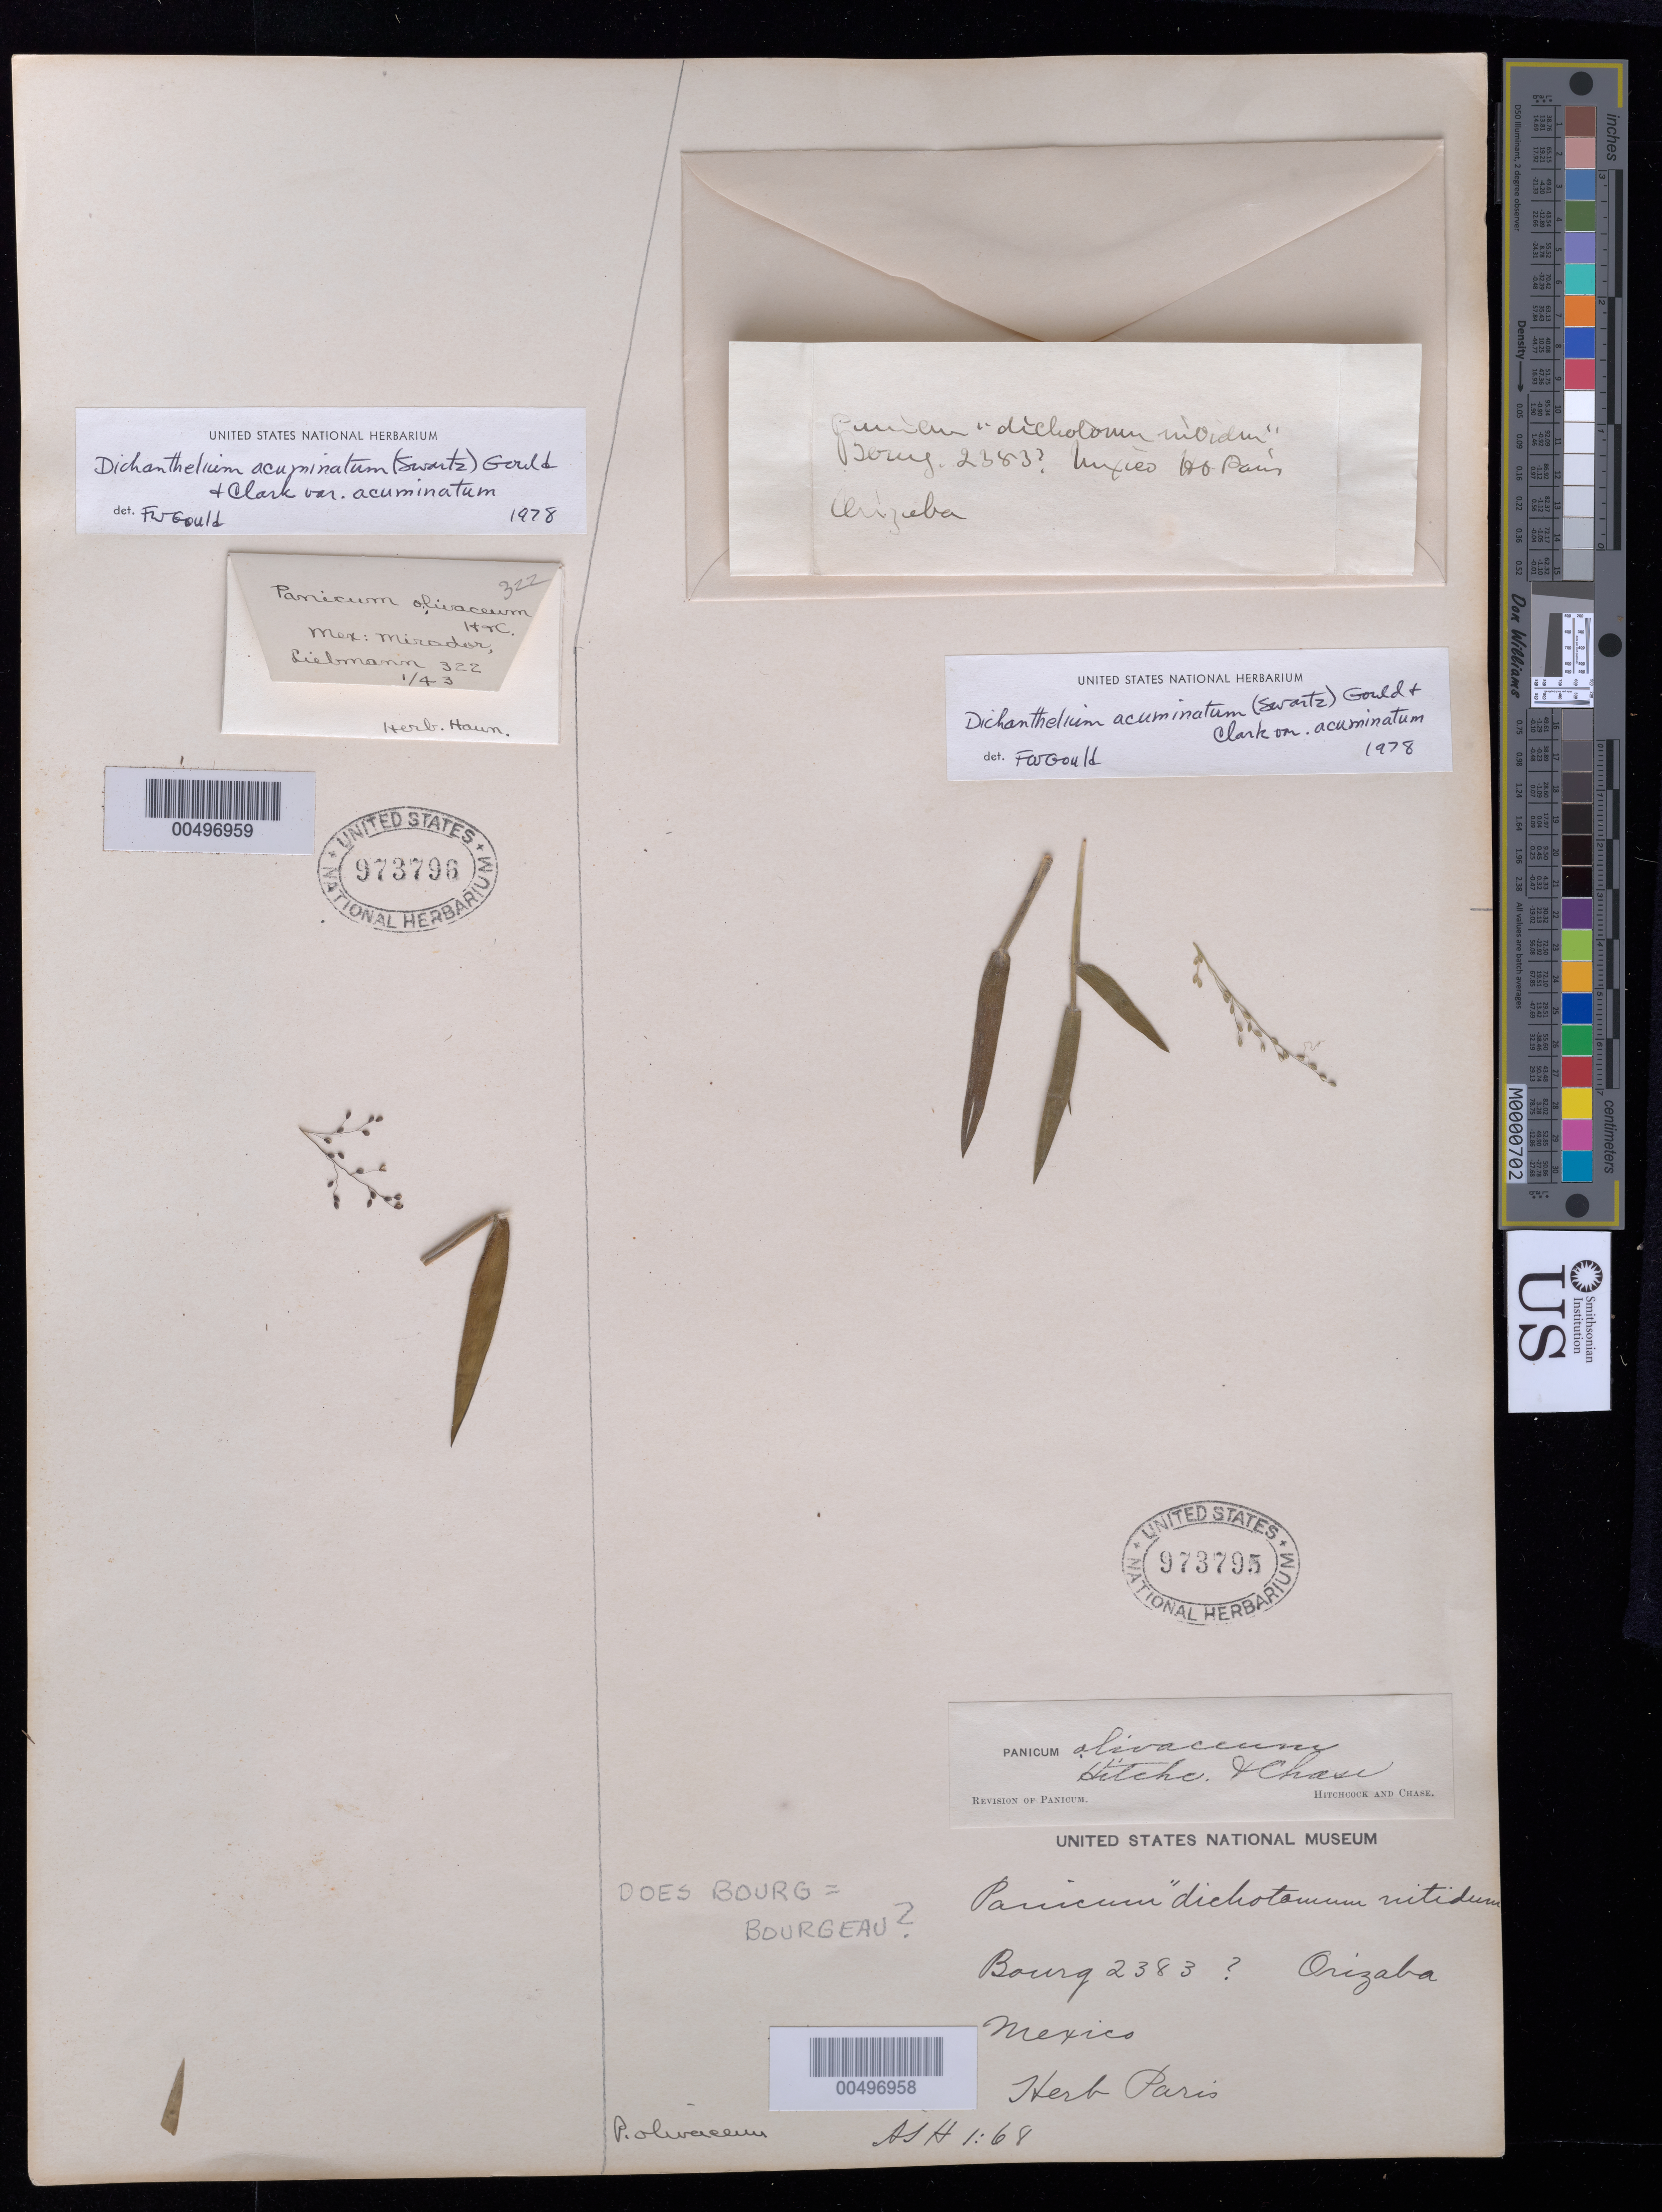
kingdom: Plantae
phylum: Tracheophyta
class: Liliopsida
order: Poales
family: Poaceae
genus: Dichanthelium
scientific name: Dichanthelium acuminatum var. acuminatum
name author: (Sw.) Gould & C.A. Clark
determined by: Gould, F. W.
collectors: F. M. Liebmann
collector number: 322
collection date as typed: Jan 1843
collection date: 1843-01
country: Mexico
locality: Mirador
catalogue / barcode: US 973796